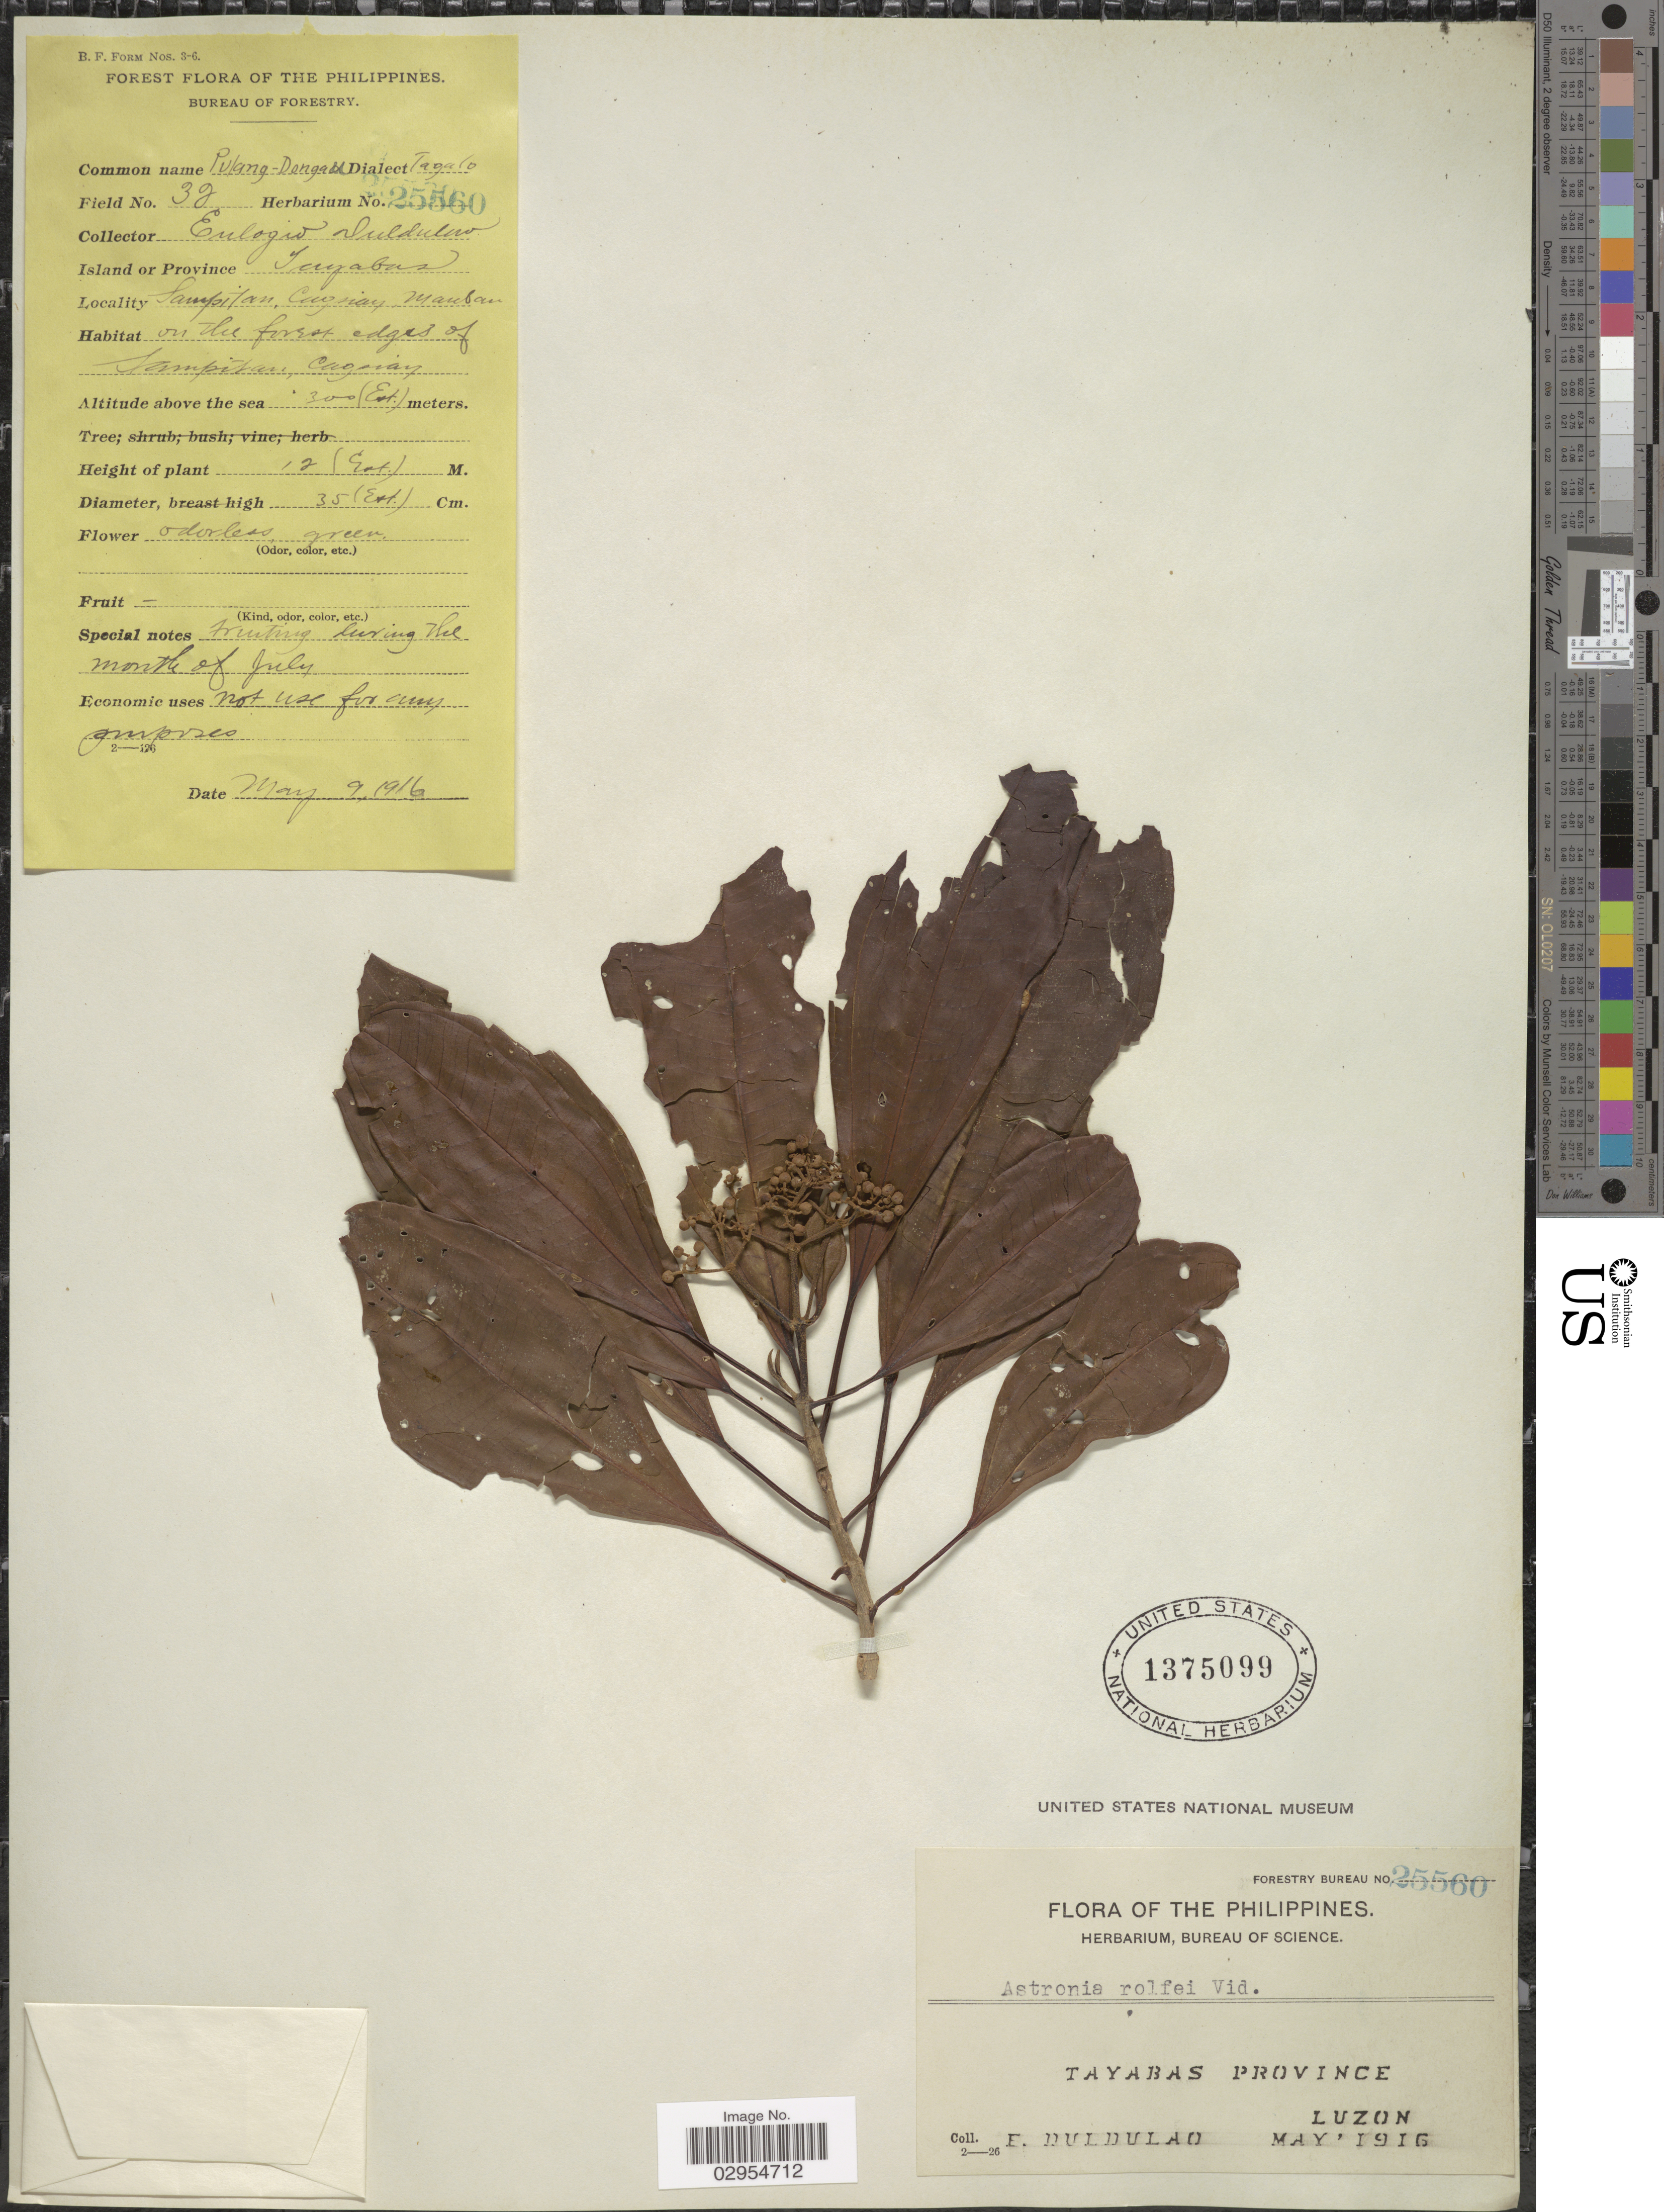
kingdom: Plantae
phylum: Tracheophyta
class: Magnoliopsida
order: Myrtales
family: Melastomataceae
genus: Astronia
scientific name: Astronia rolfei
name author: S. Vidal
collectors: E. Duldulao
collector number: Forestry Bureau 25560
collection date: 1916-05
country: Philippines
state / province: Calabarzon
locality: Tayabas Province, Luzon.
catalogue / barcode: US 1375099